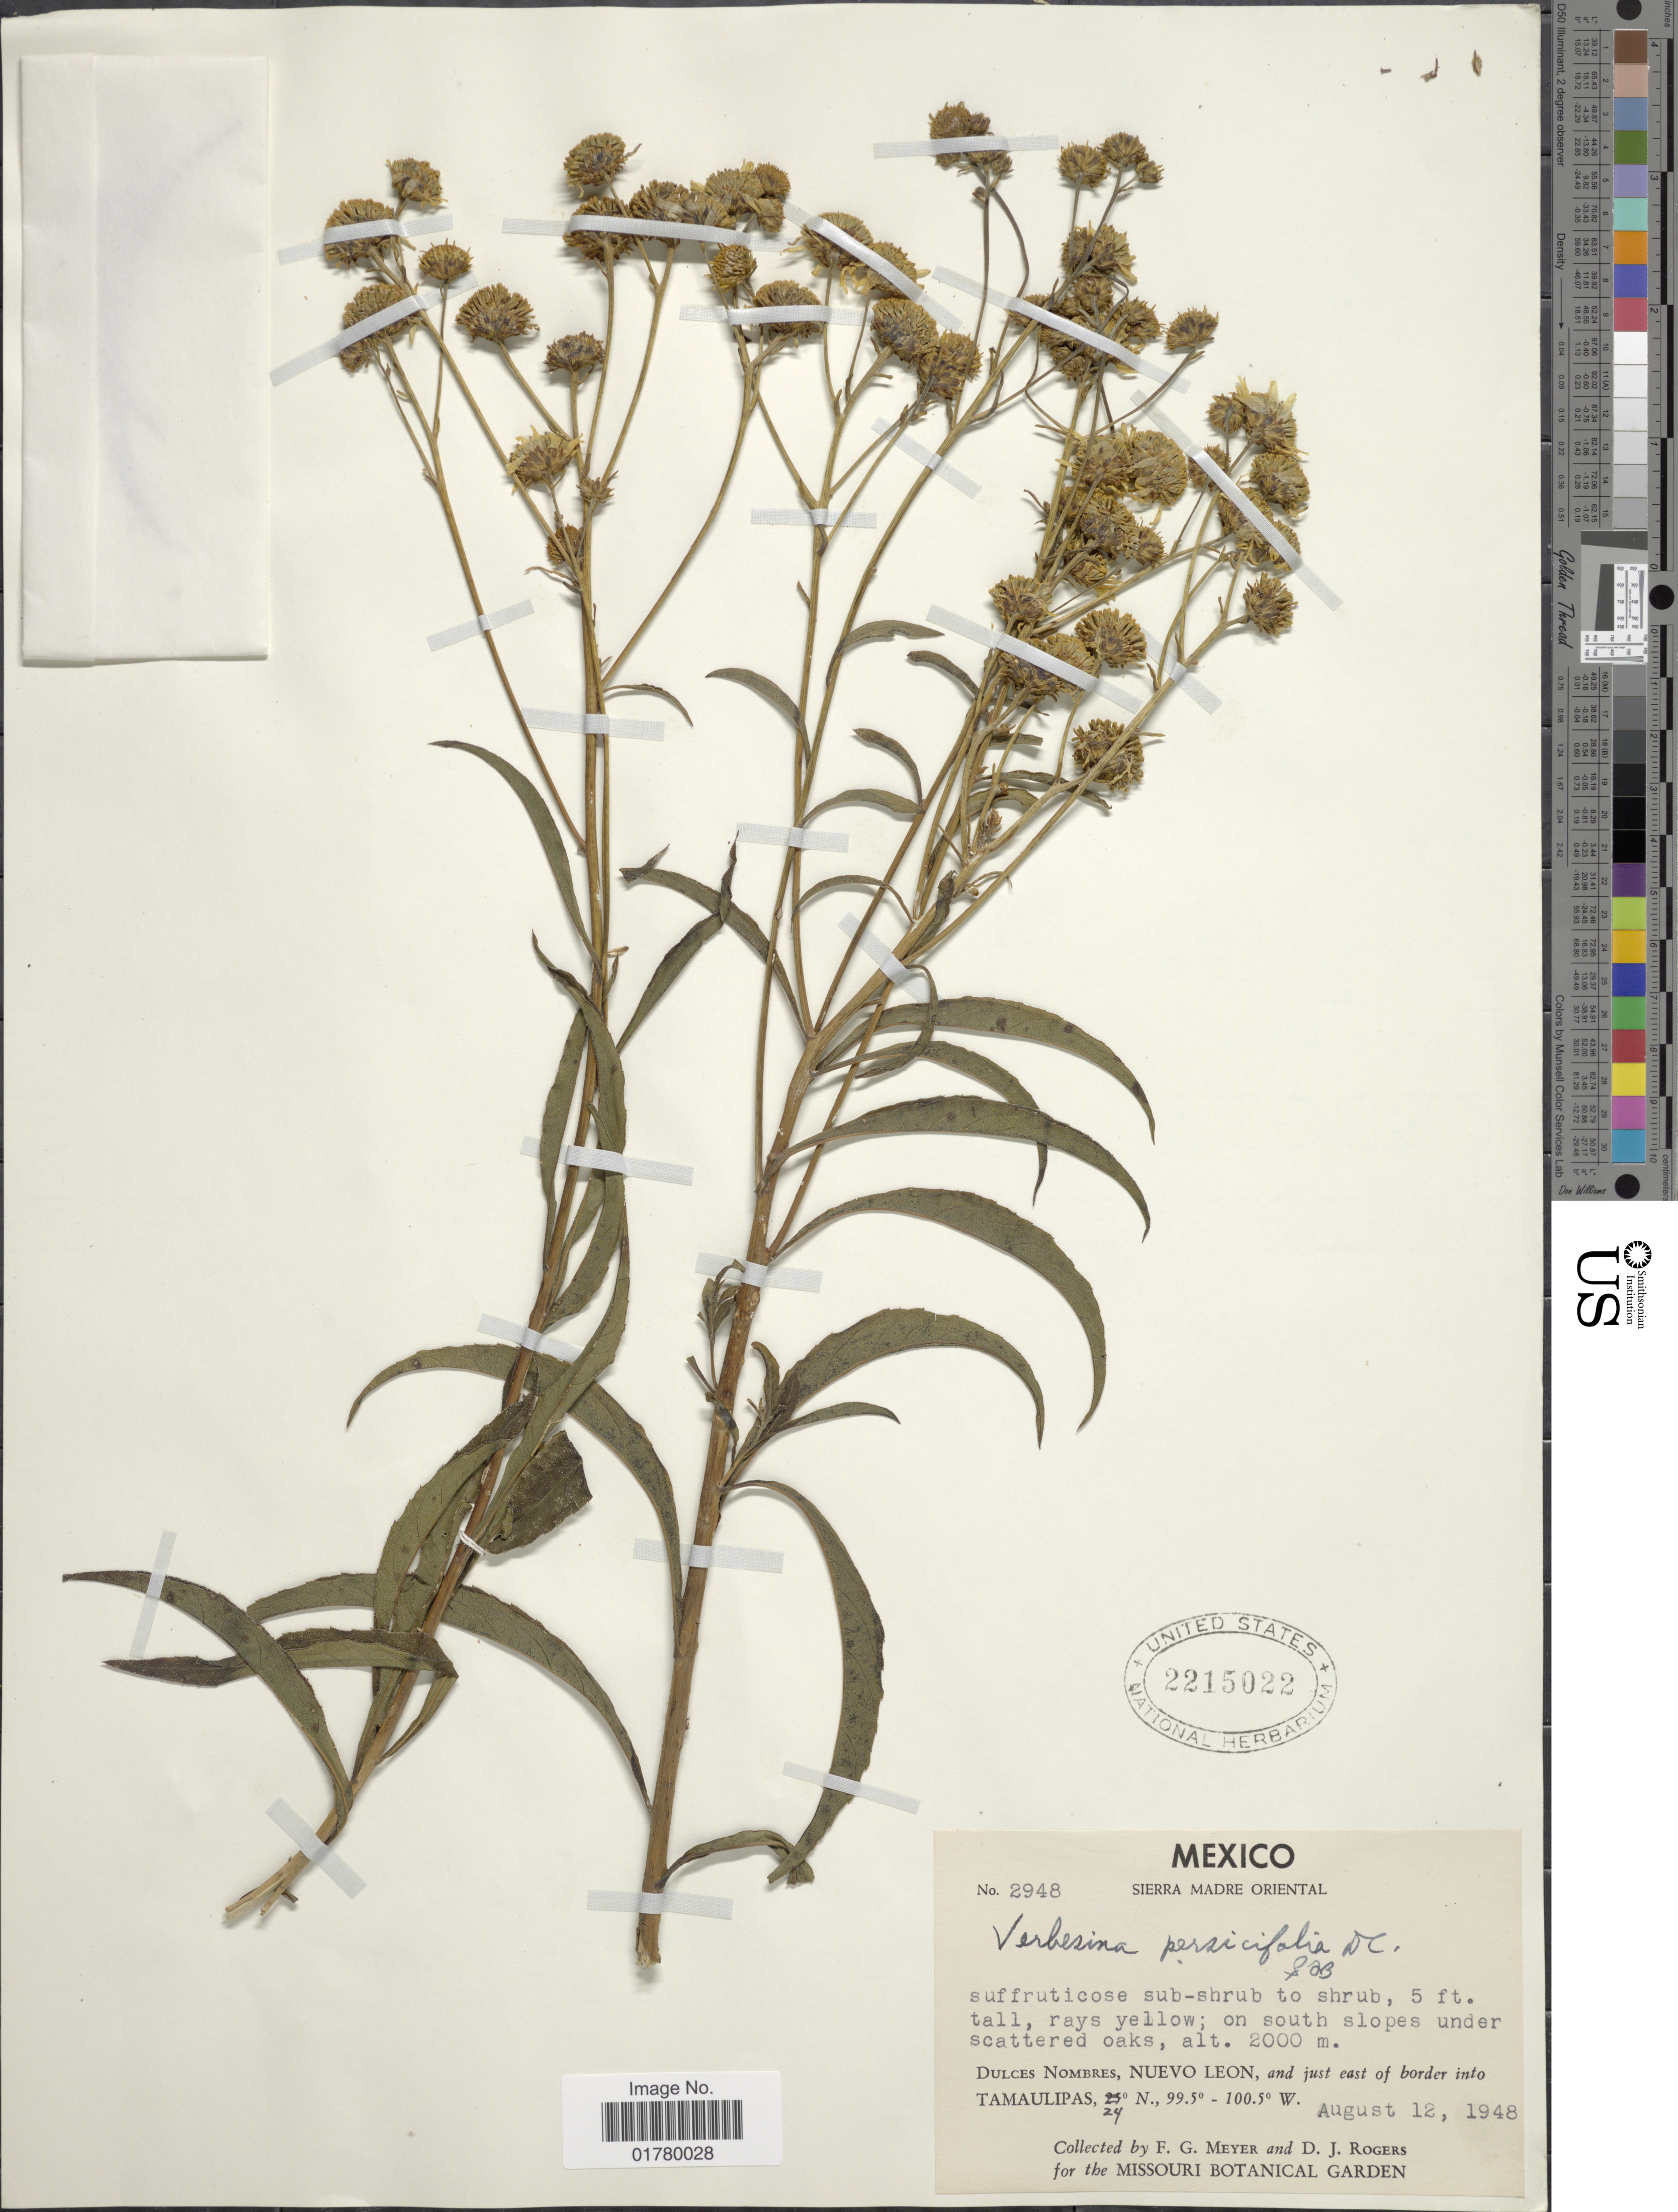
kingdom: Plantae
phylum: Tracheophyta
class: Magnoliopsida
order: Asterales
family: Asteraceae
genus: Verbesina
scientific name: Verbesina persicifolia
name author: DC.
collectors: F. G. Meyer & D. J. Rogers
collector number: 2948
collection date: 1948-08-12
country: Mexico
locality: Sierra Madre Oriental, Dulces Nombres, Nuevo Leon, and just east of border into Tamaulipas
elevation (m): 2000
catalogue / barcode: US 2215022